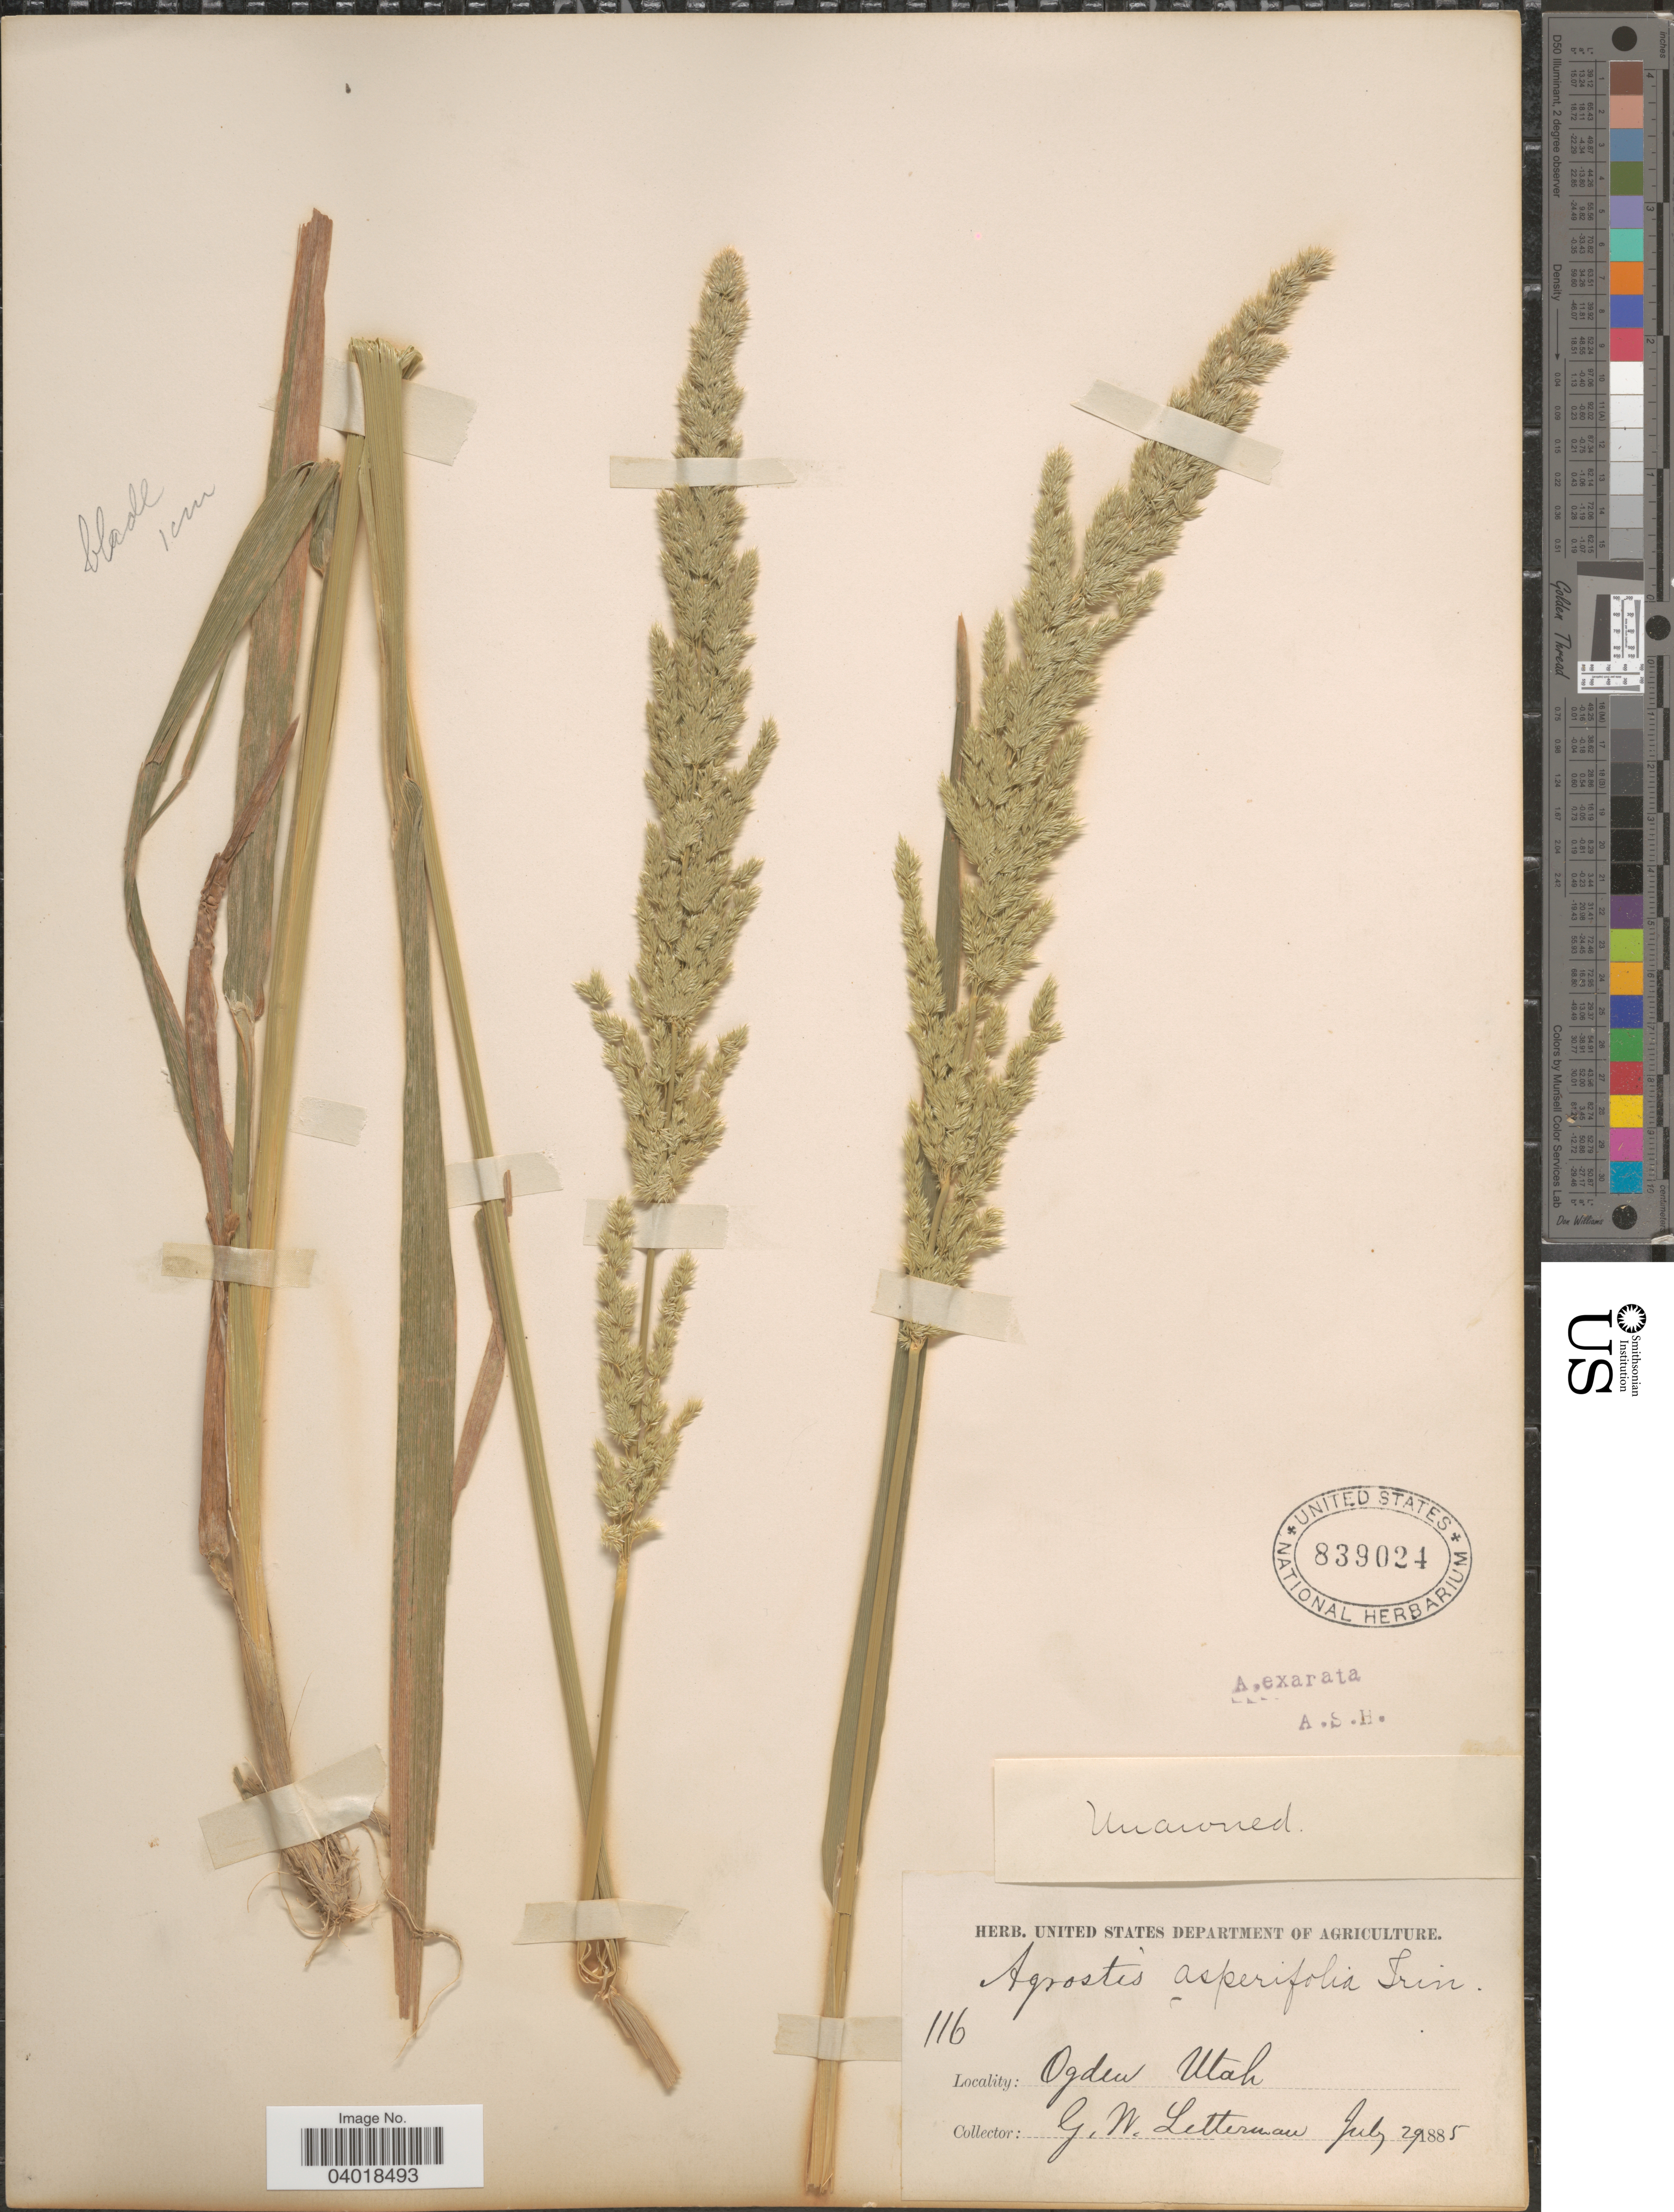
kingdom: Plantae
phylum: Tracheophyta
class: Liliopsida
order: Poales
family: Poaceae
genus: Agrostis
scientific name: Agrostis exarata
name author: Trin.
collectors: G. W. Letterman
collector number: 116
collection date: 1885-07-29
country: United States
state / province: Utah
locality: Ogden.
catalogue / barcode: US 839024